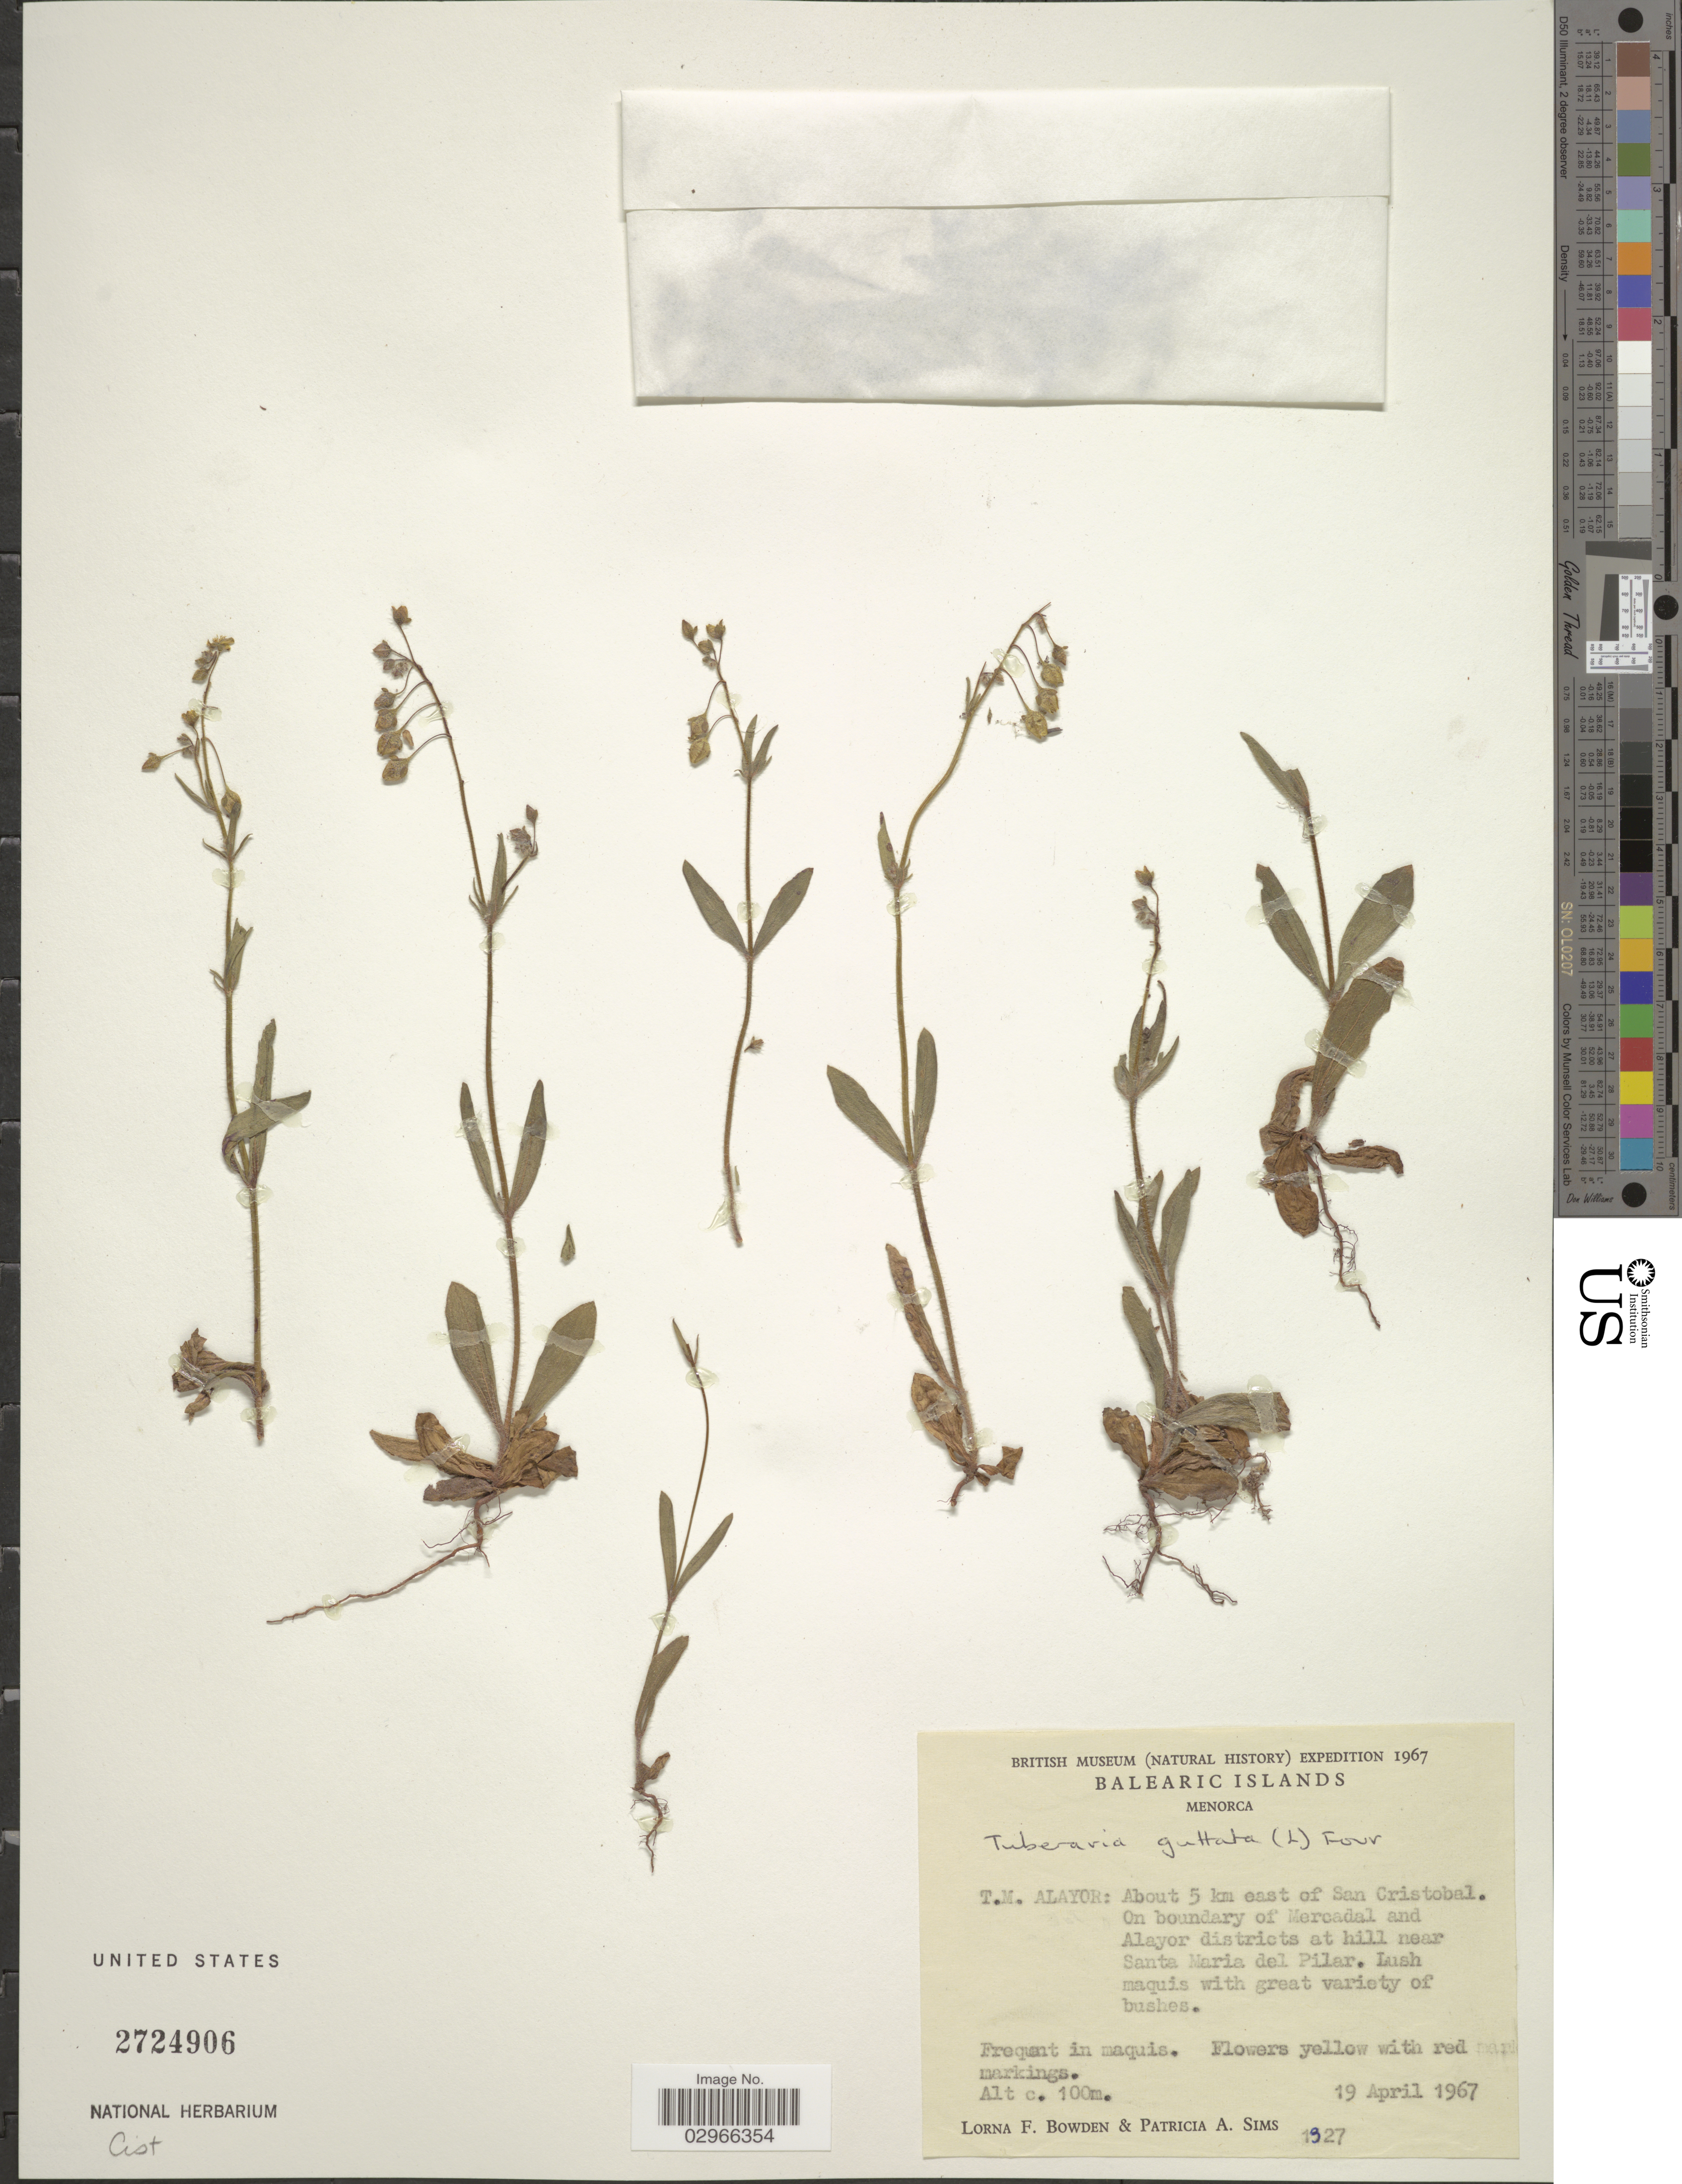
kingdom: Plantae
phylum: Tracheophyta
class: Magnoliopsida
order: Malvales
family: Cistaceae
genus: Tuberaria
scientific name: Tuberaria guttata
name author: (L.) Fourr.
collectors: L. F. Bowden & P. A. Sims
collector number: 1327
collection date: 1967-04-19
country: Spain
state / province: Islas Baleares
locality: Balearic Islands. T.M. Alayor: About 5 km east of San Cristobal. On boundary of Mercadal and Alaor district at hill near Santa Maria del Pilar.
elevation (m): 100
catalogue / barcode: US 2724906